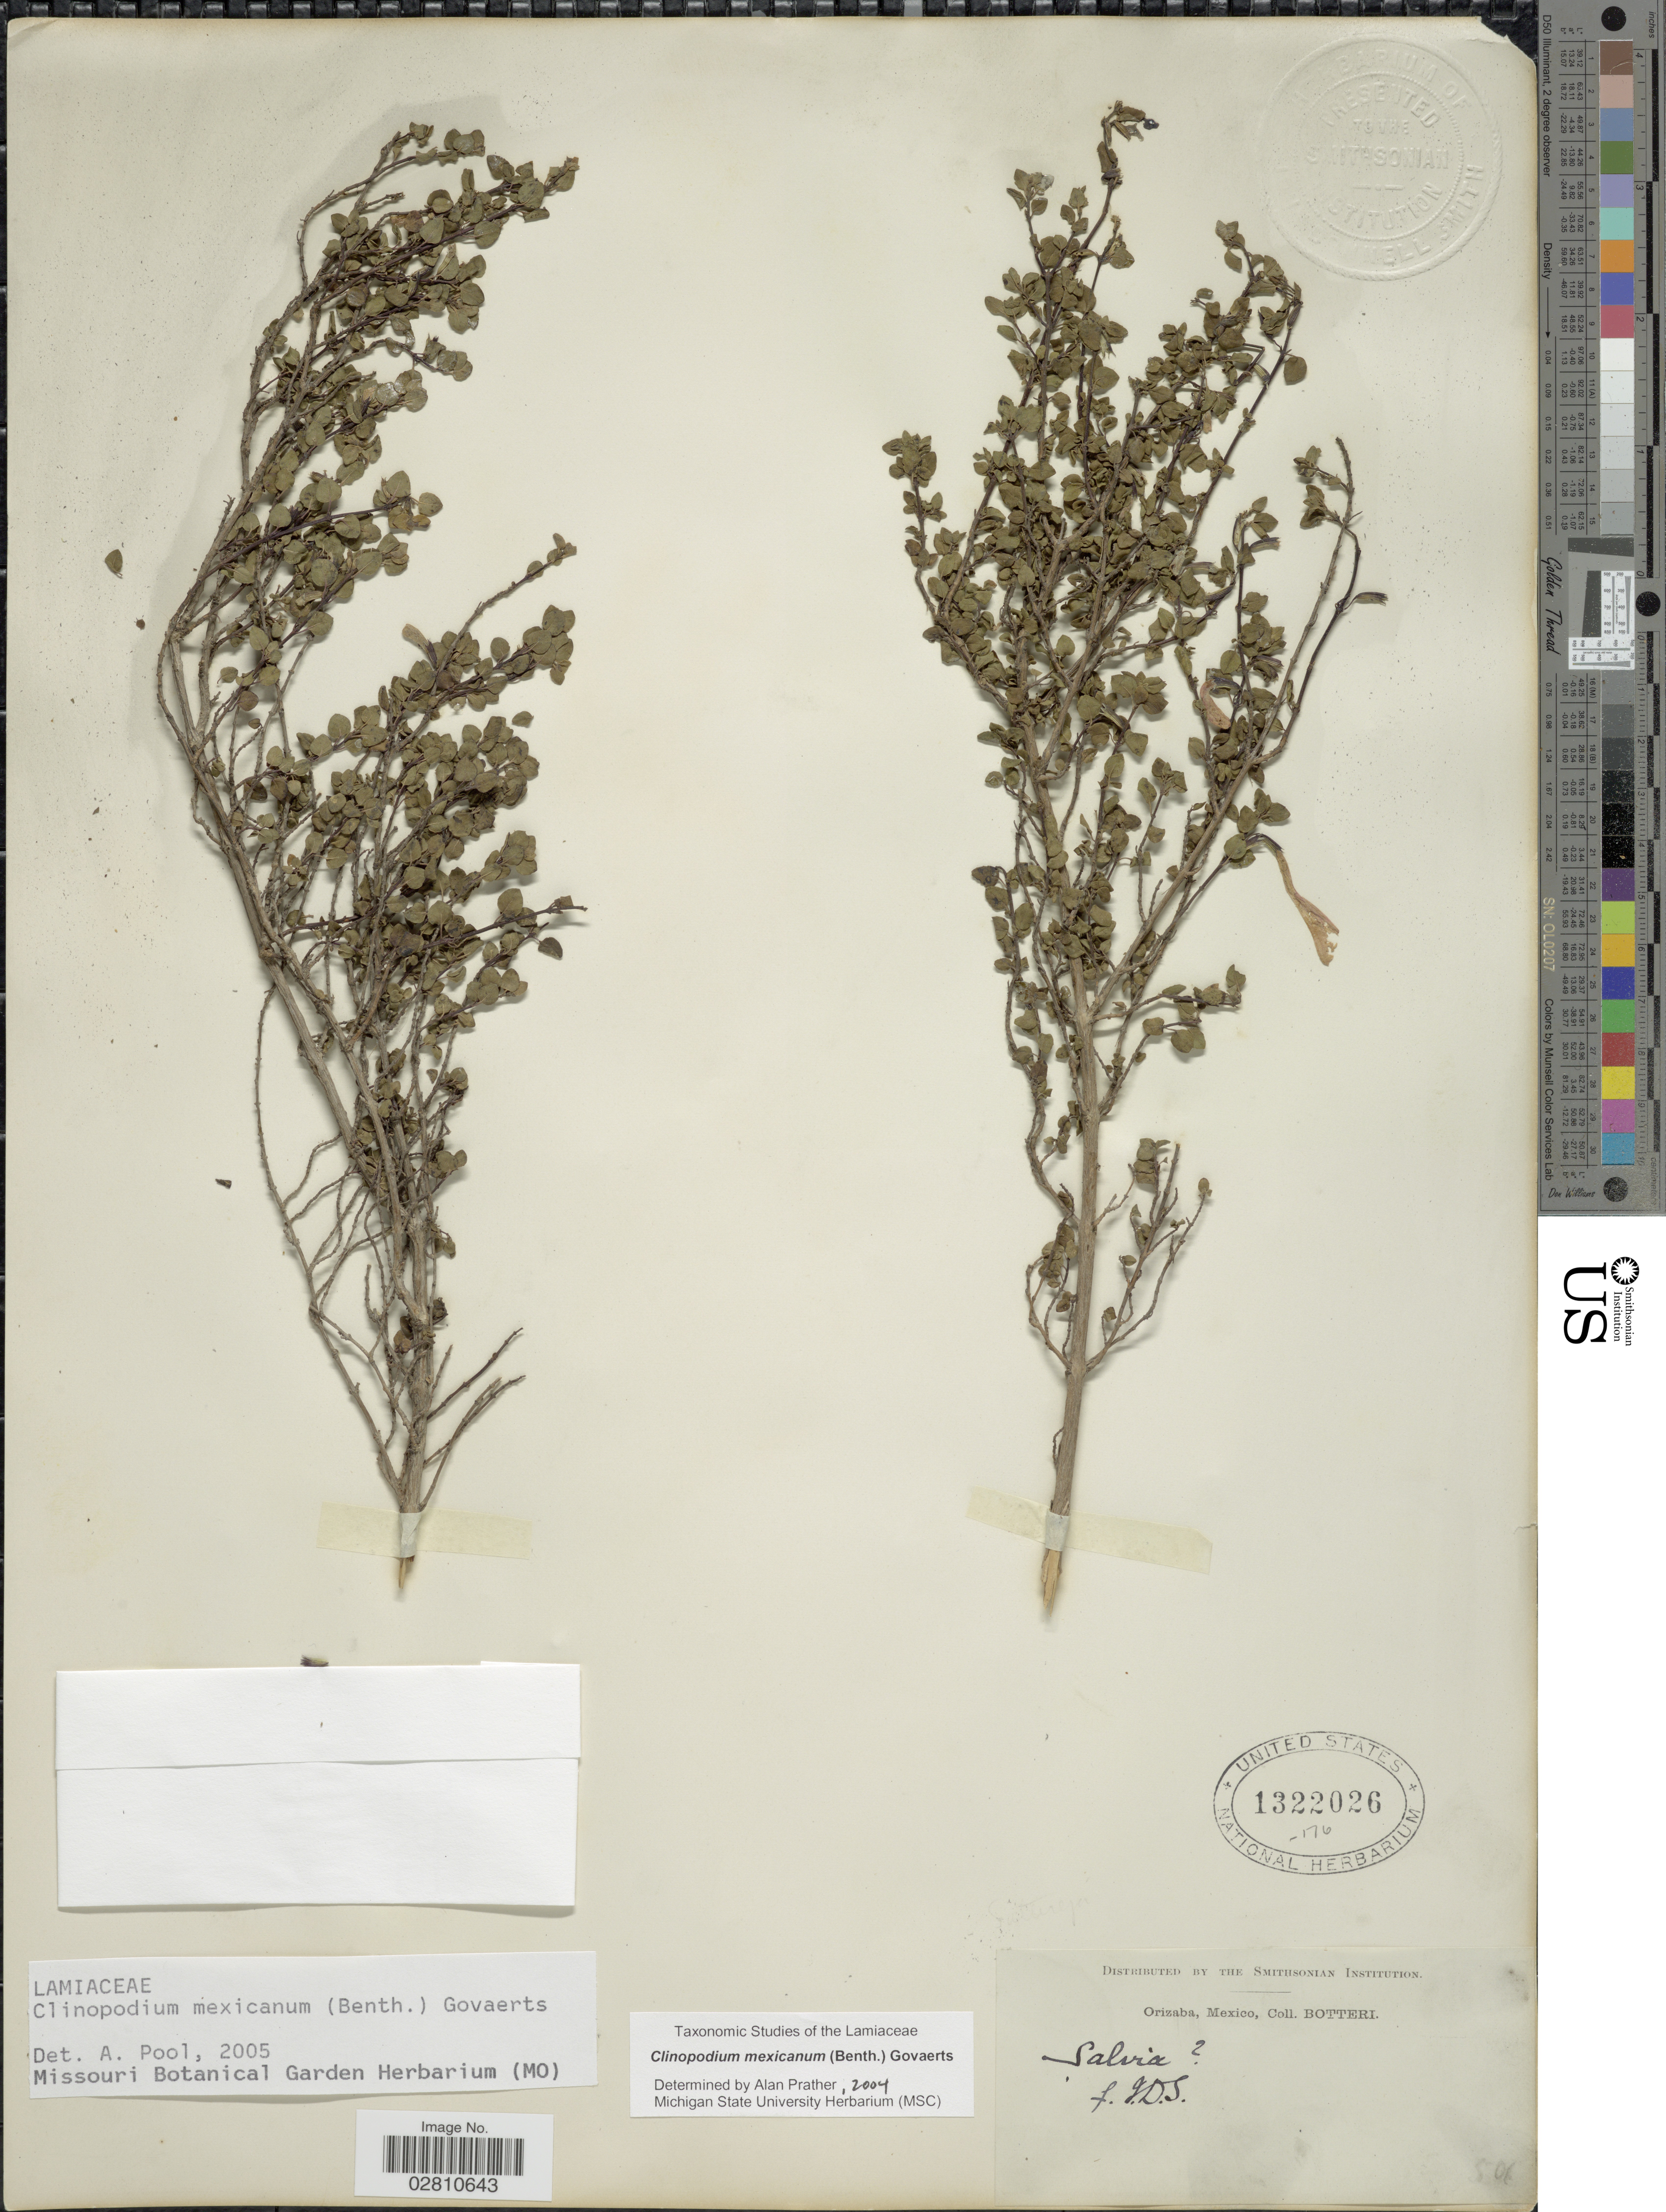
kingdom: Plantae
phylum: Tracheophyta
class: Magnoliopsida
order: Lamiales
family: Lamiaceae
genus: Clinopodium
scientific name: Clinopodium mexicanum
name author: (Benth.) Govaerts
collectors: -. Botteri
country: Mexico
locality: Orizaba, Mexico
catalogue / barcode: US 1322026